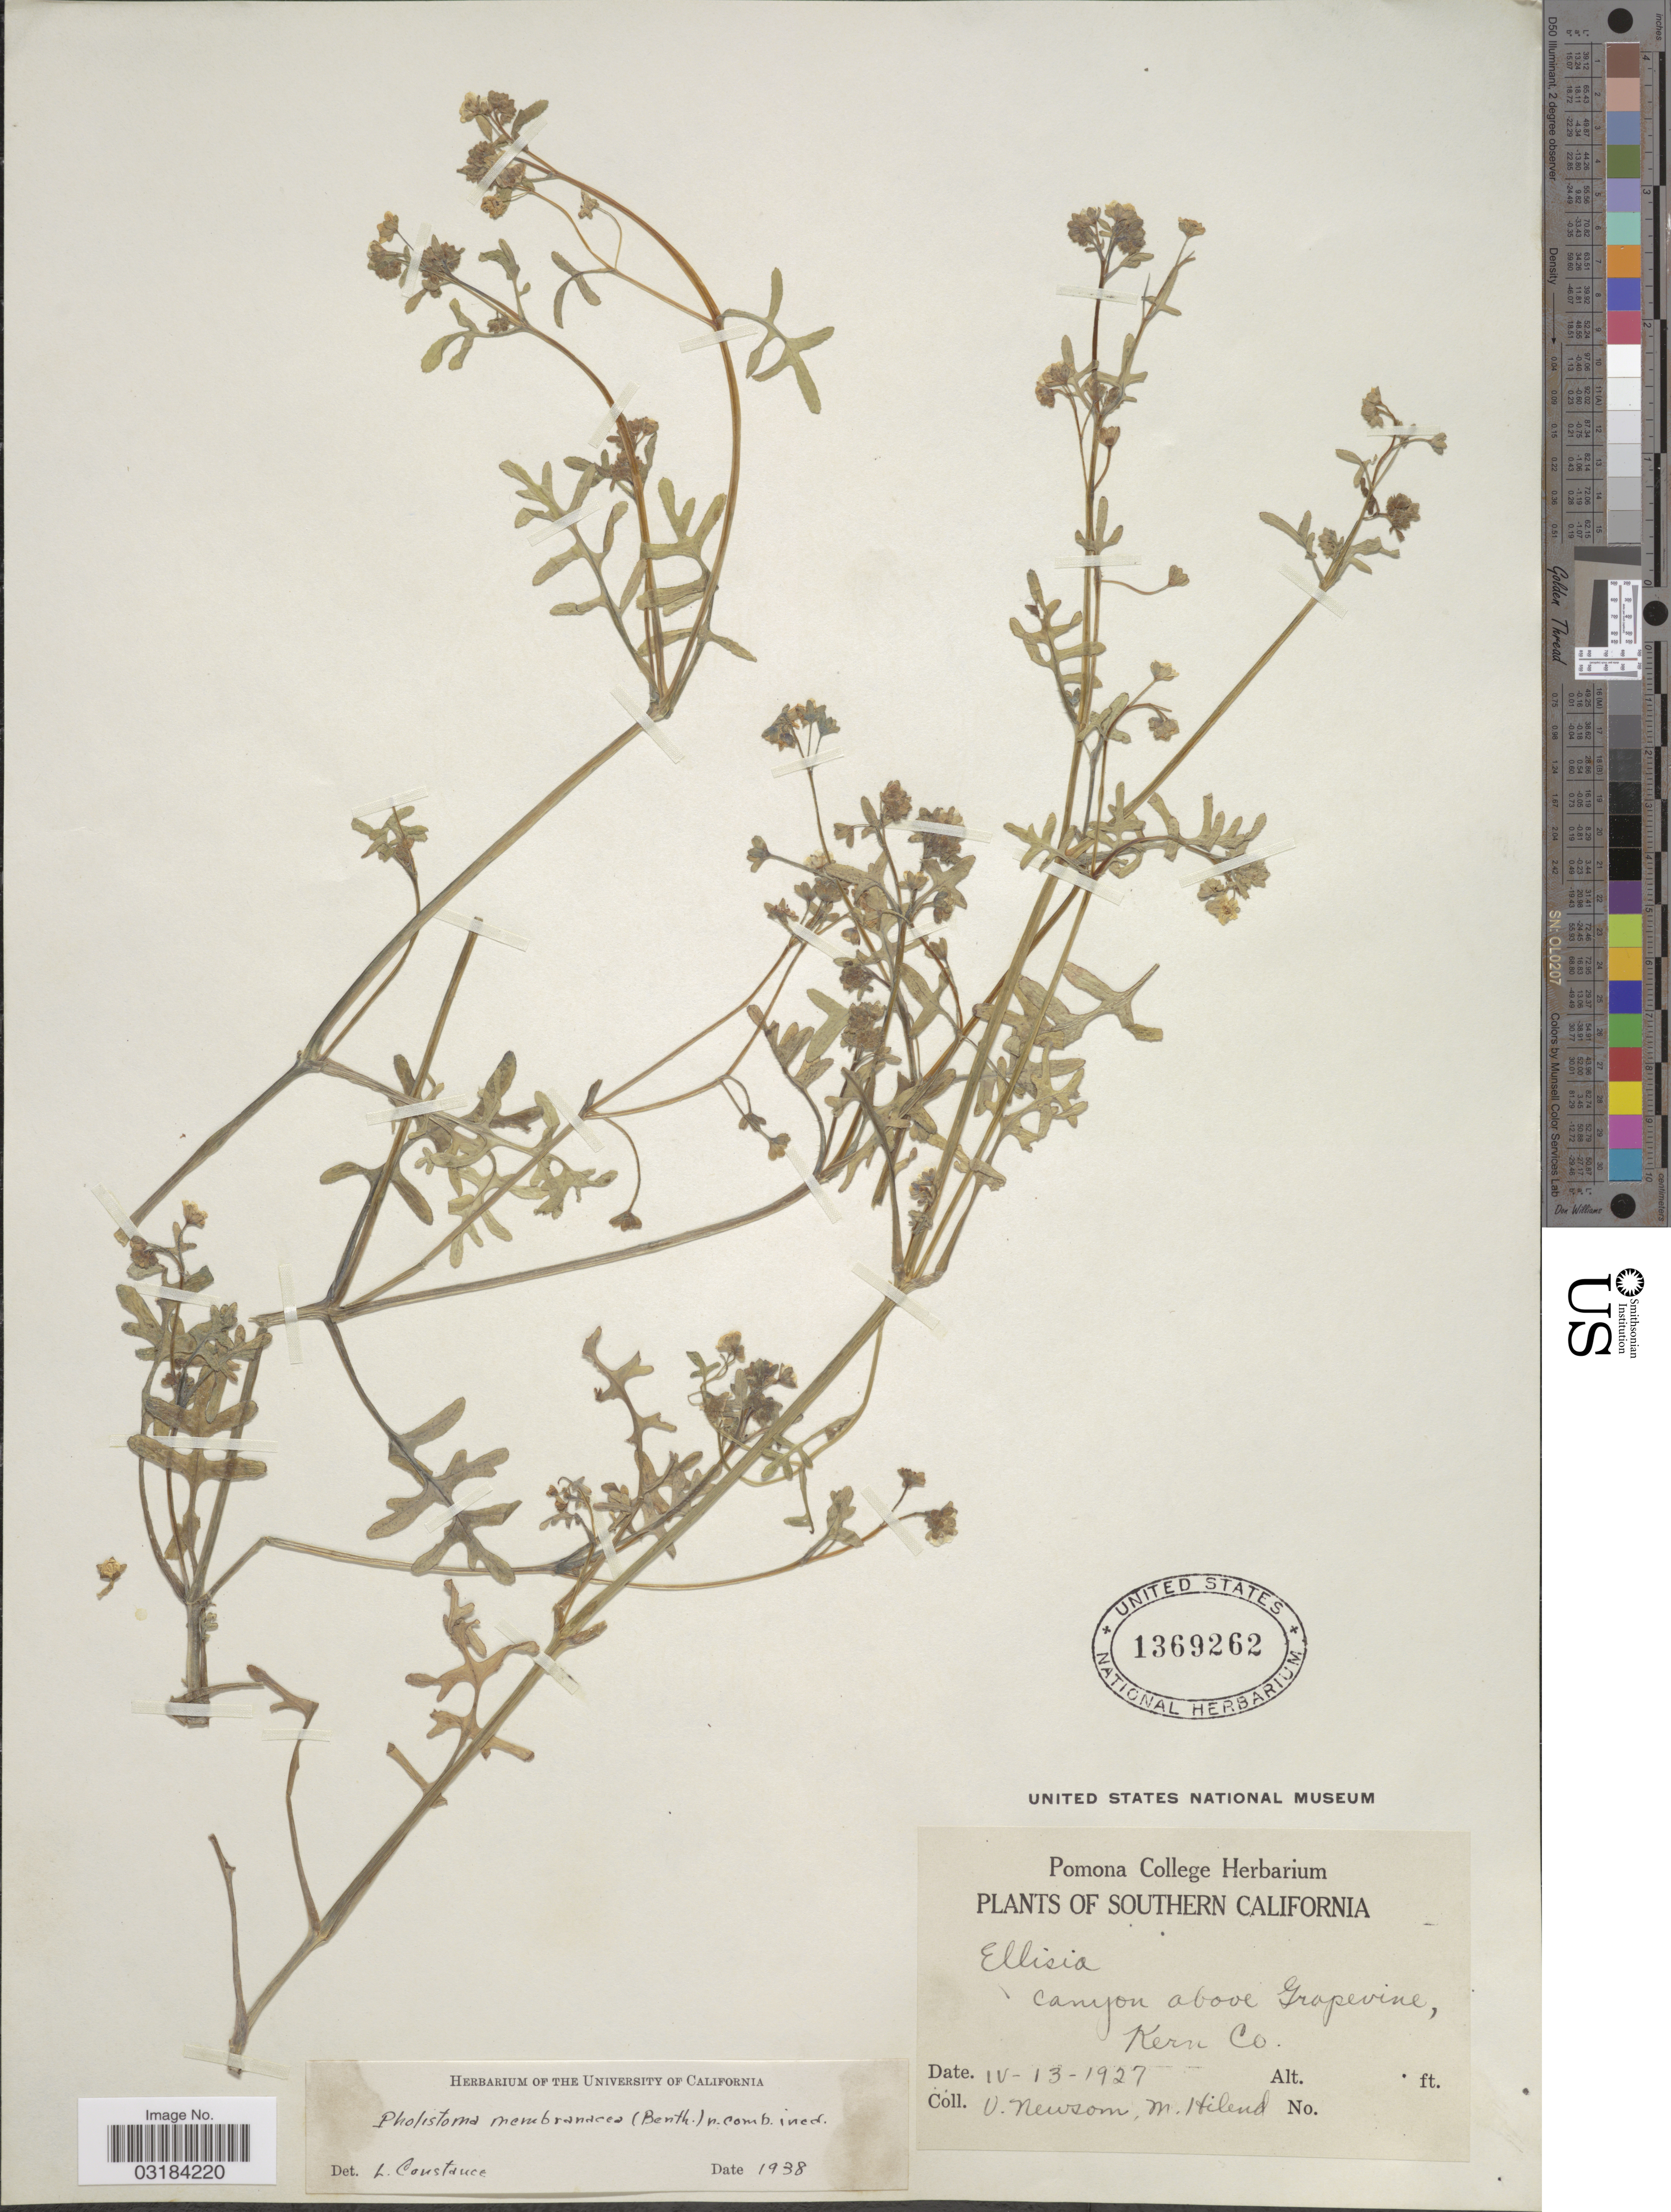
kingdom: Plantae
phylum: Tracheophyta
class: Magnoliopsida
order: Boraginales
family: Hydrophyllaceae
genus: Pholistoma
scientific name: Pholistoma membranaceum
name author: (Benth.) Constance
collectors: V. Newsom & M. L. Hilend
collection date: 1927-04-13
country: United States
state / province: California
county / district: Kern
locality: Southern California. Canyon above Grapevine, Kern Co.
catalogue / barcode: US 1369262